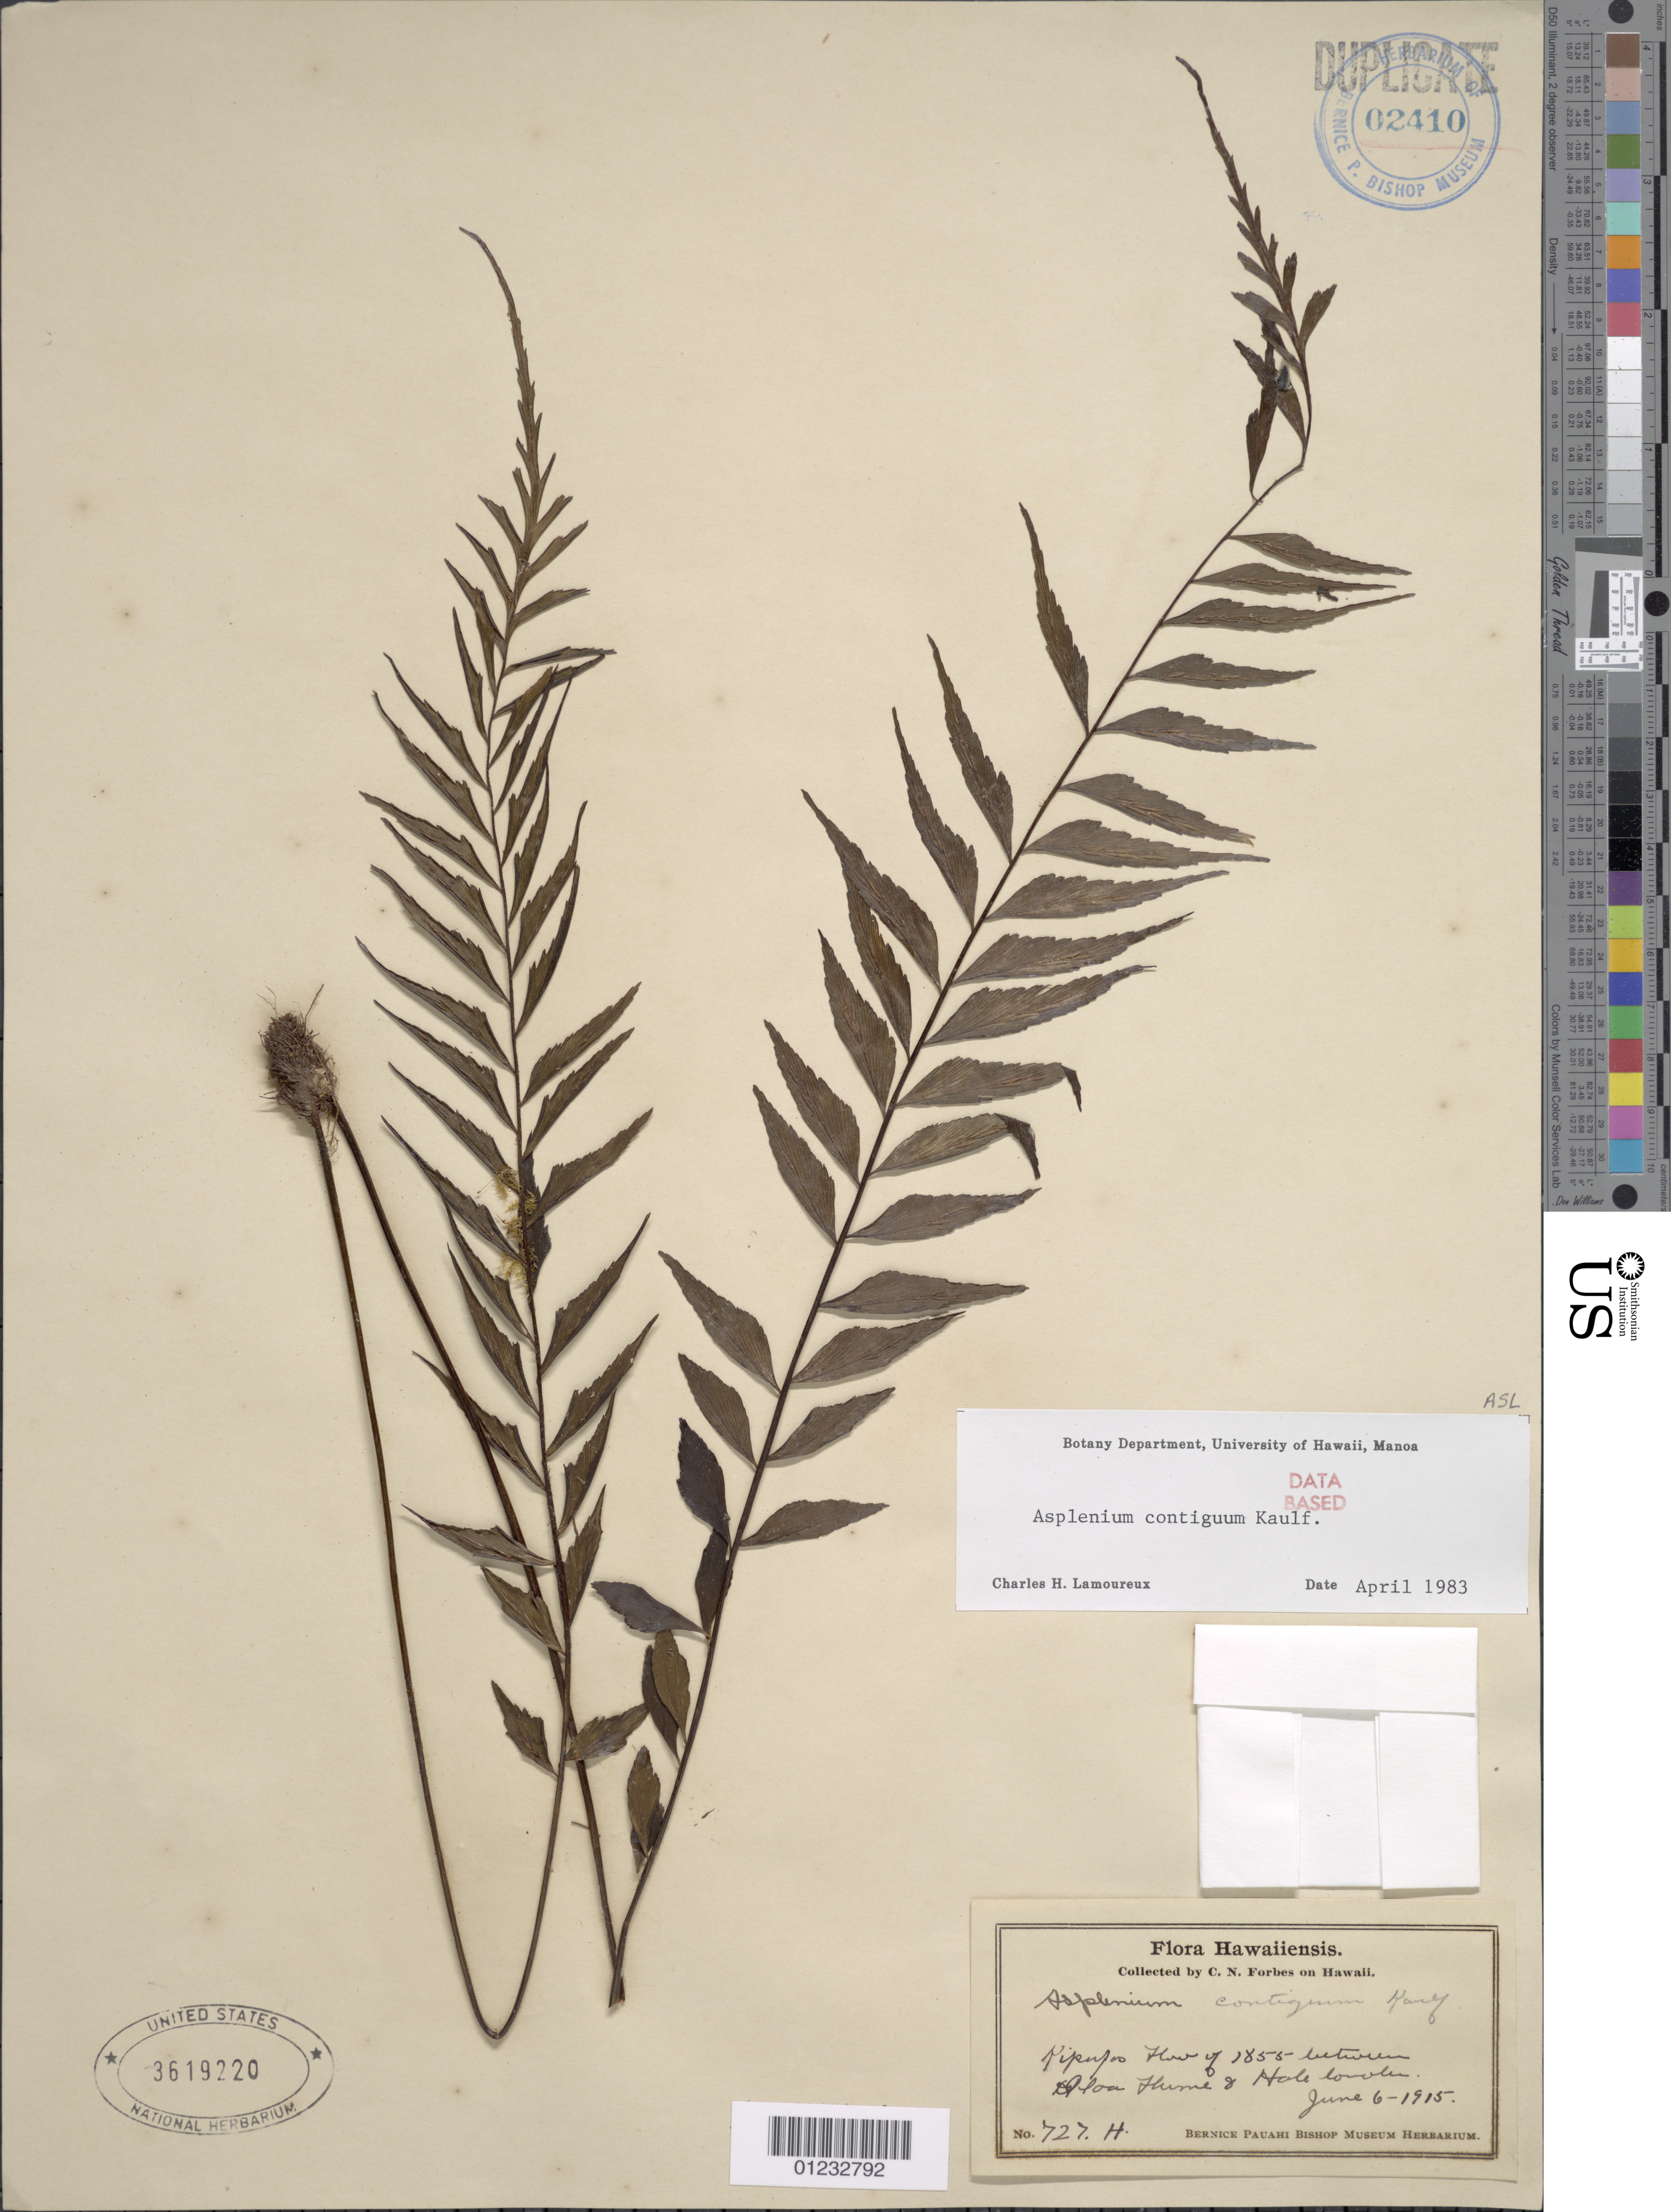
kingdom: Plantae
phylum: Tracheophyta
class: Polypodiopsida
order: Polypodiales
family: Aspleniaceae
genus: Asplenium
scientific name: Asplenium contiguum var. contiguum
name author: Kaulf.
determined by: Wagner, W. L., (BOT), Smithsonian Institution - National Museum of Natural History (UNITED STATES)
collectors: C. N. Forbes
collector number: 727.H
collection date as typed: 6 Jun 1915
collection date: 1915-06-06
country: United States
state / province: Hawaii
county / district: Hawaii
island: Hawaii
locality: Kipukas flow of 1855, between Olaa Flume and Haleloulu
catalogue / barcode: US 3619220